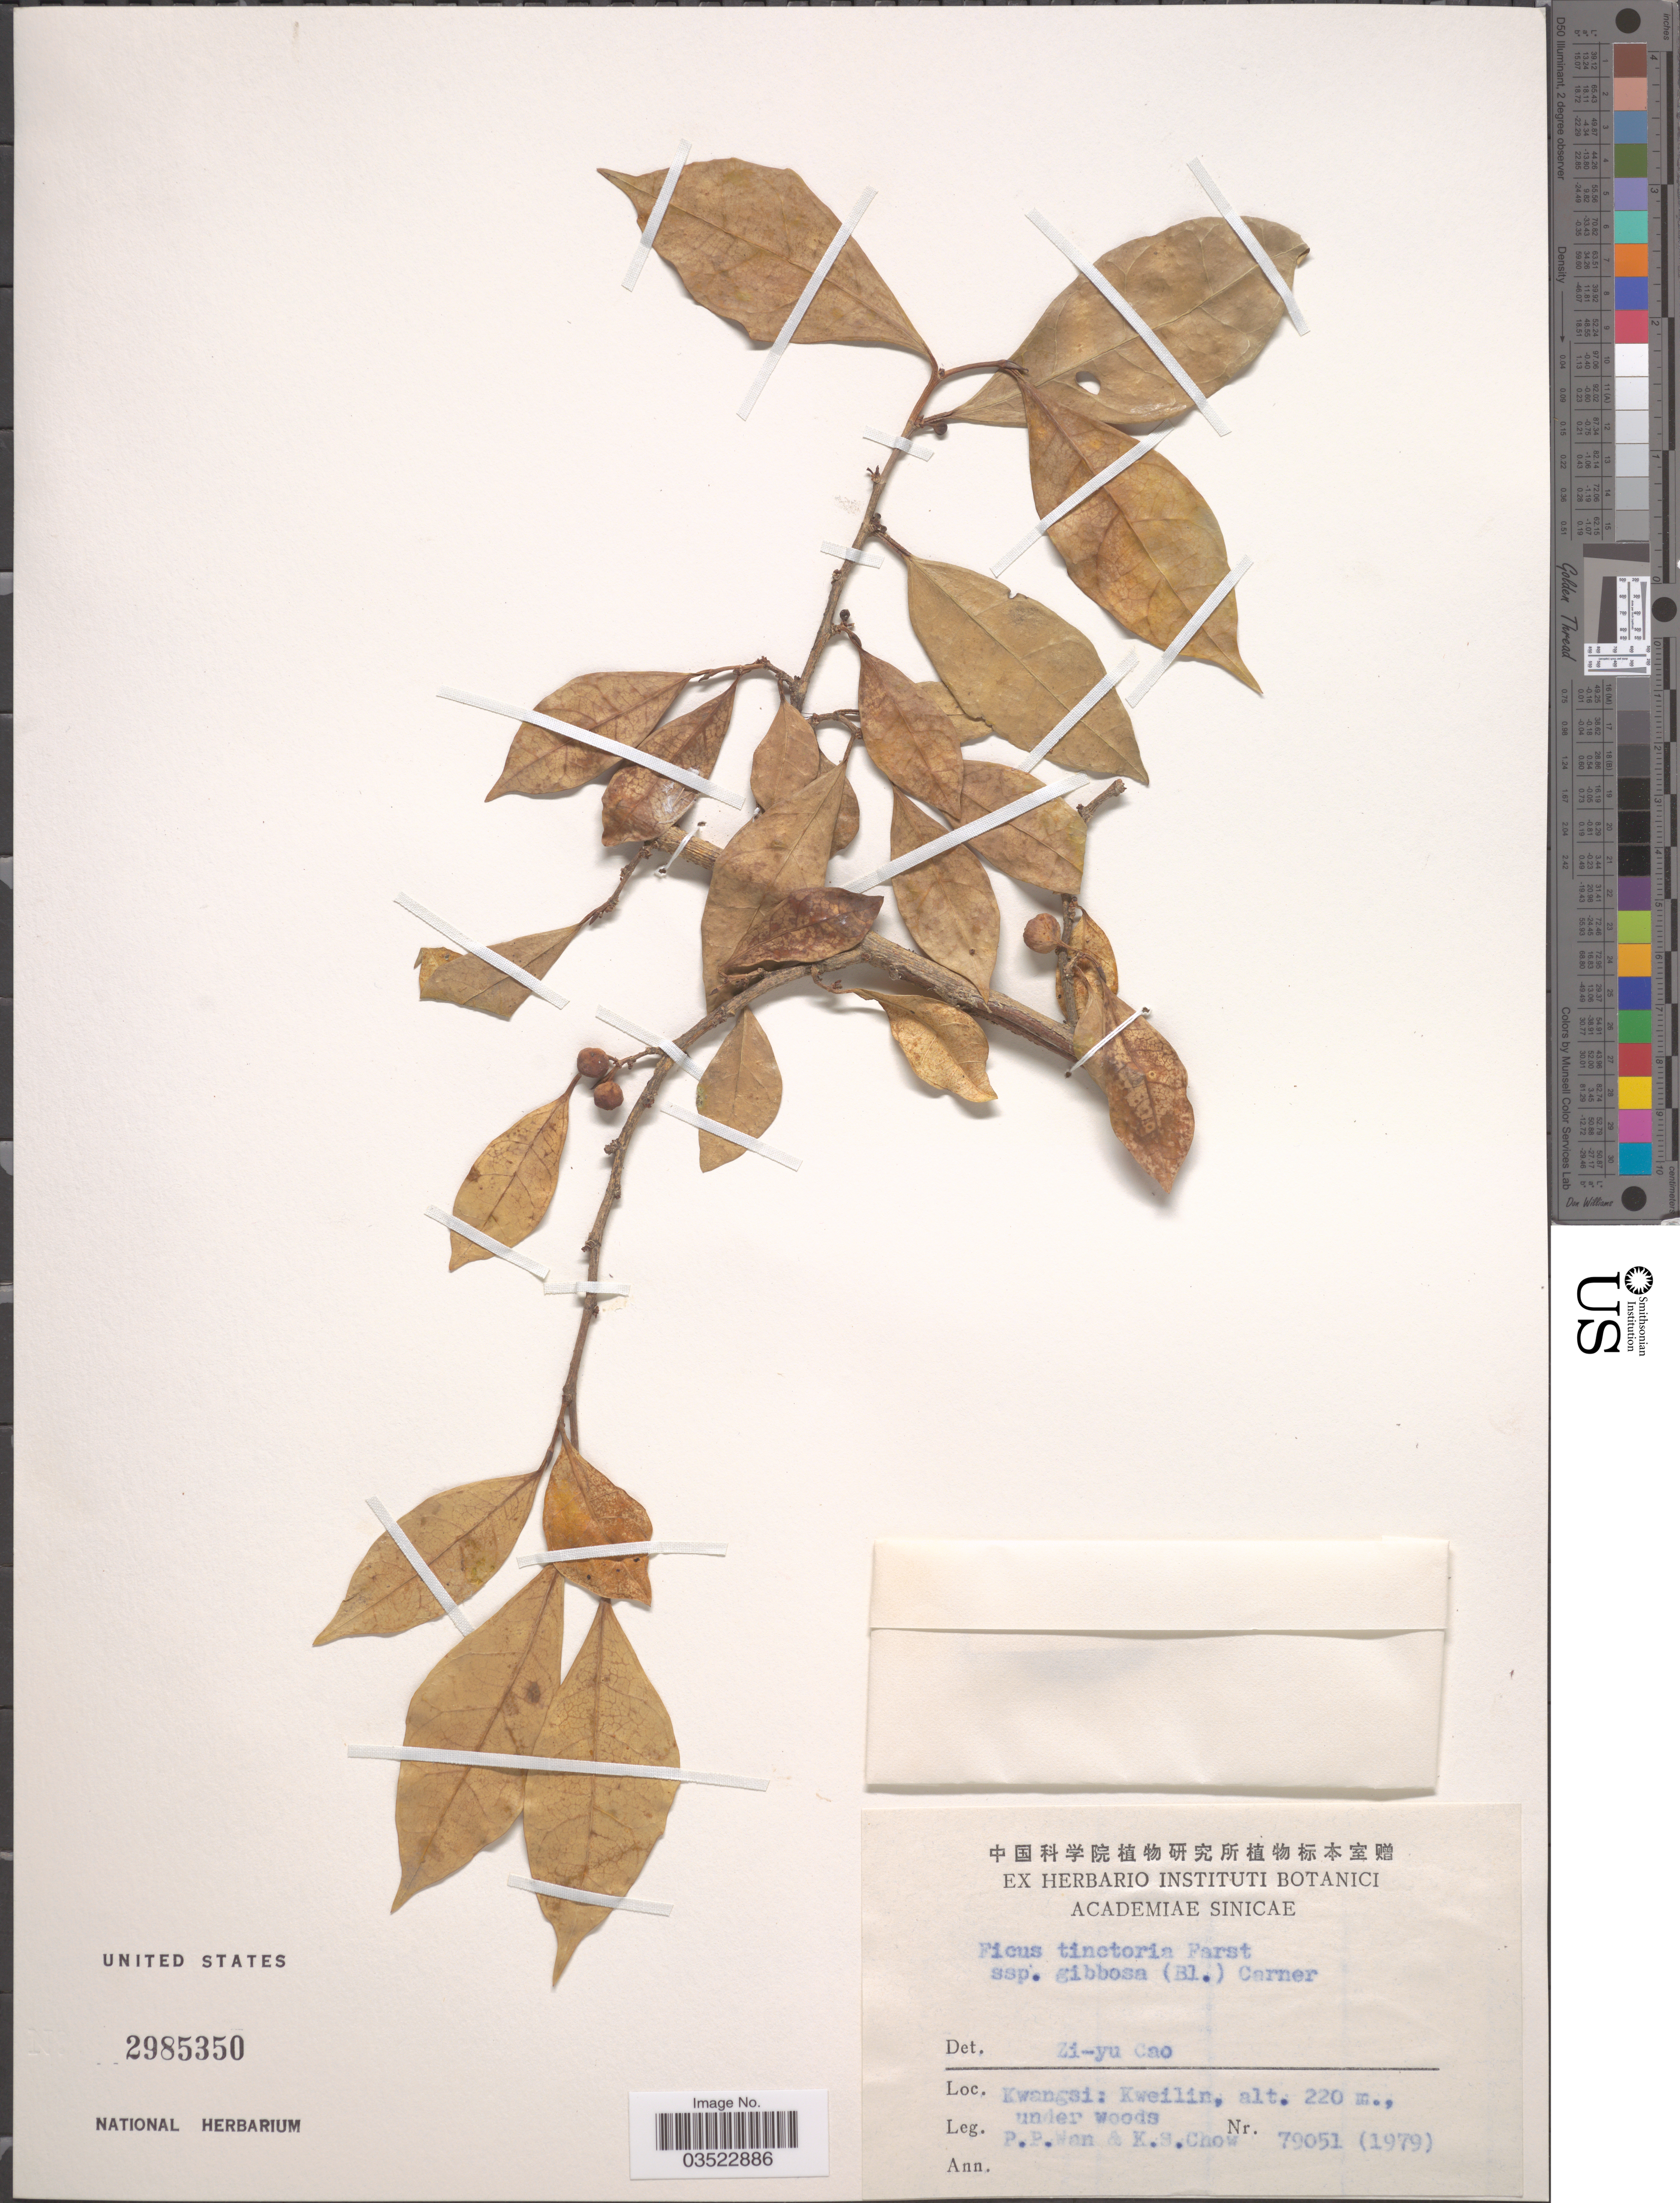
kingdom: Plantae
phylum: Tracheophyta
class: Magnoliopsida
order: Rosales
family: Moraceae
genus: Ficus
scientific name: Ficus tinctoria subsp. gibbosa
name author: (Blume) Corner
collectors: P. Wan & K. S. Chow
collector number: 79051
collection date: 1979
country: China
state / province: Guangxi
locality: Kwangsi: Kweilin.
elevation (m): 220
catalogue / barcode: US 2985350